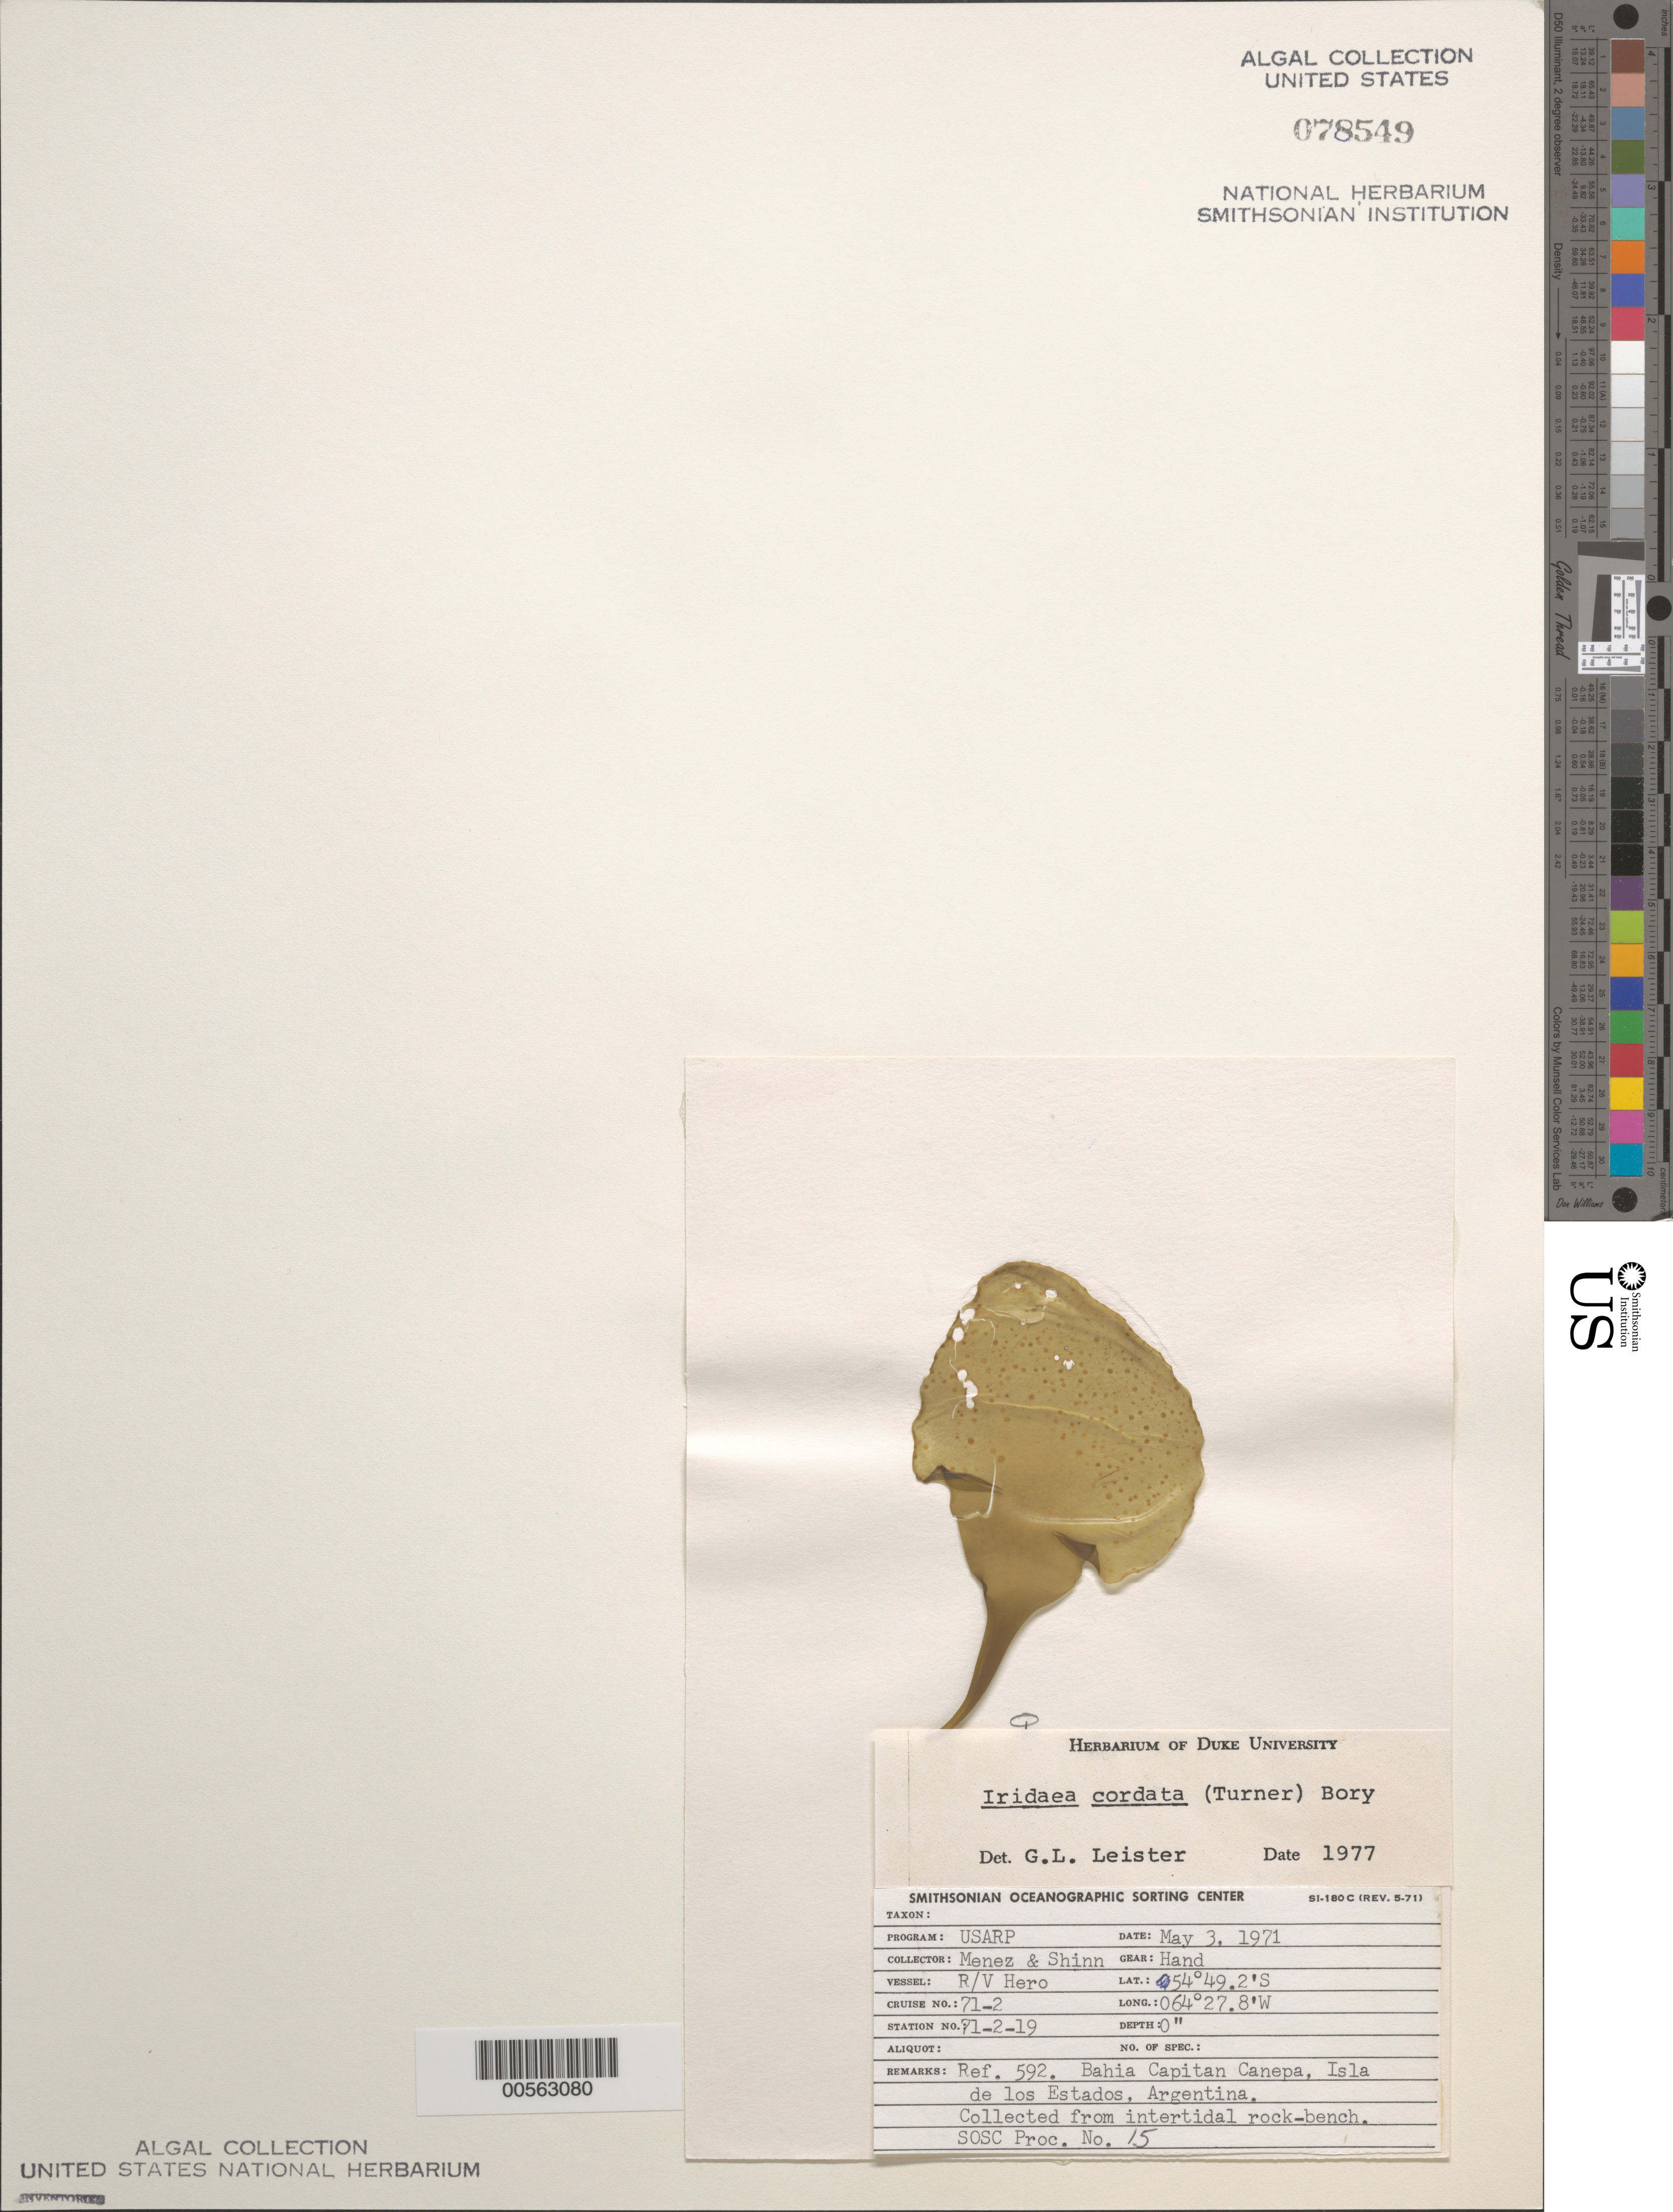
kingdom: Plantae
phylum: Rhodophyta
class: Florideophyceae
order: Gigartinales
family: Gigartinaceae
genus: Iridaea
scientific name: Iridaea cordata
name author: (Turner) Bory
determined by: Leister, G. L.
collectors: Meñez & -. Shinn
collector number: Station 71-2-19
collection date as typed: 03 May 1971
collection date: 1971-05-03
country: Argentina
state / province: Tierra del Fuego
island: Isla de los Estados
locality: Bahia Capitan Canepa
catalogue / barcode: US 78549